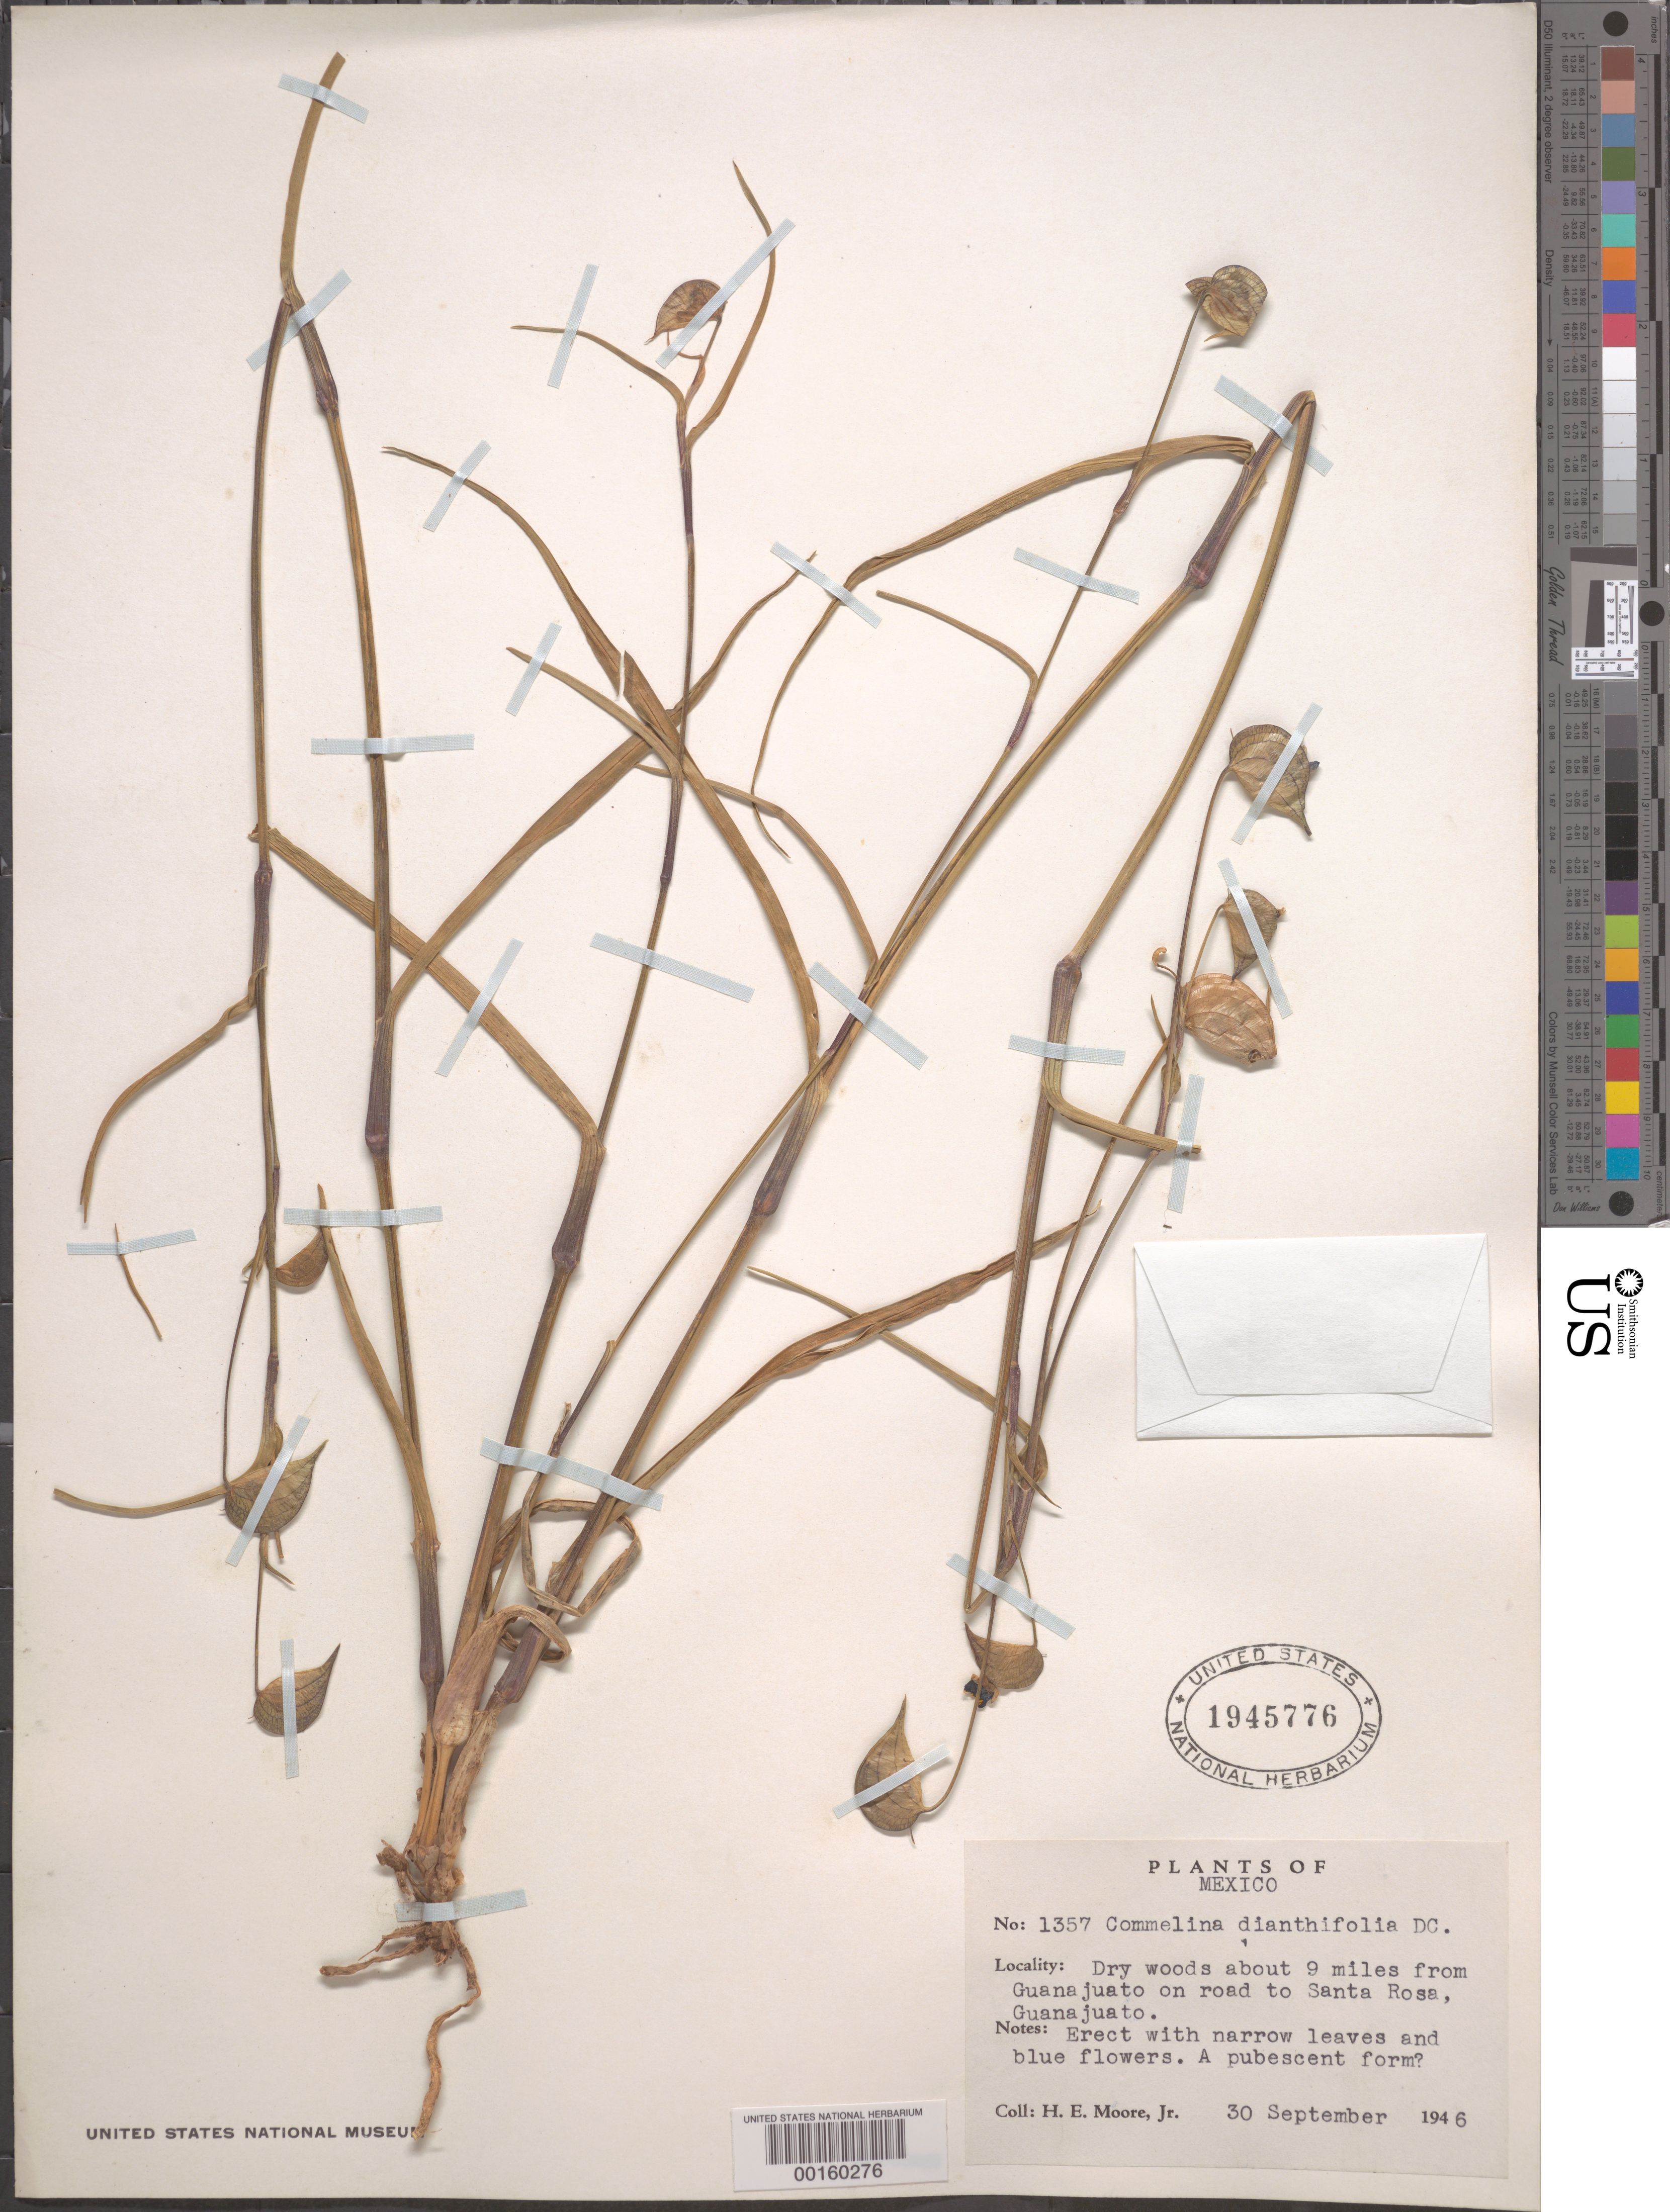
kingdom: Plantae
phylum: Tracheophyta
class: Liliopsida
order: Commelinales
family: Commelinaceae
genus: Commelina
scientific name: Commelina dianthifolia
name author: Redouté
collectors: H. E. Moore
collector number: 1357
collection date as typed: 30 Sep 1946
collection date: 1946-09-30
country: Mexico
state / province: Guanajuato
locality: Santa Rosa, 9 miles from Guanajuato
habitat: Dry woods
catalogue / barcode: US 1945776